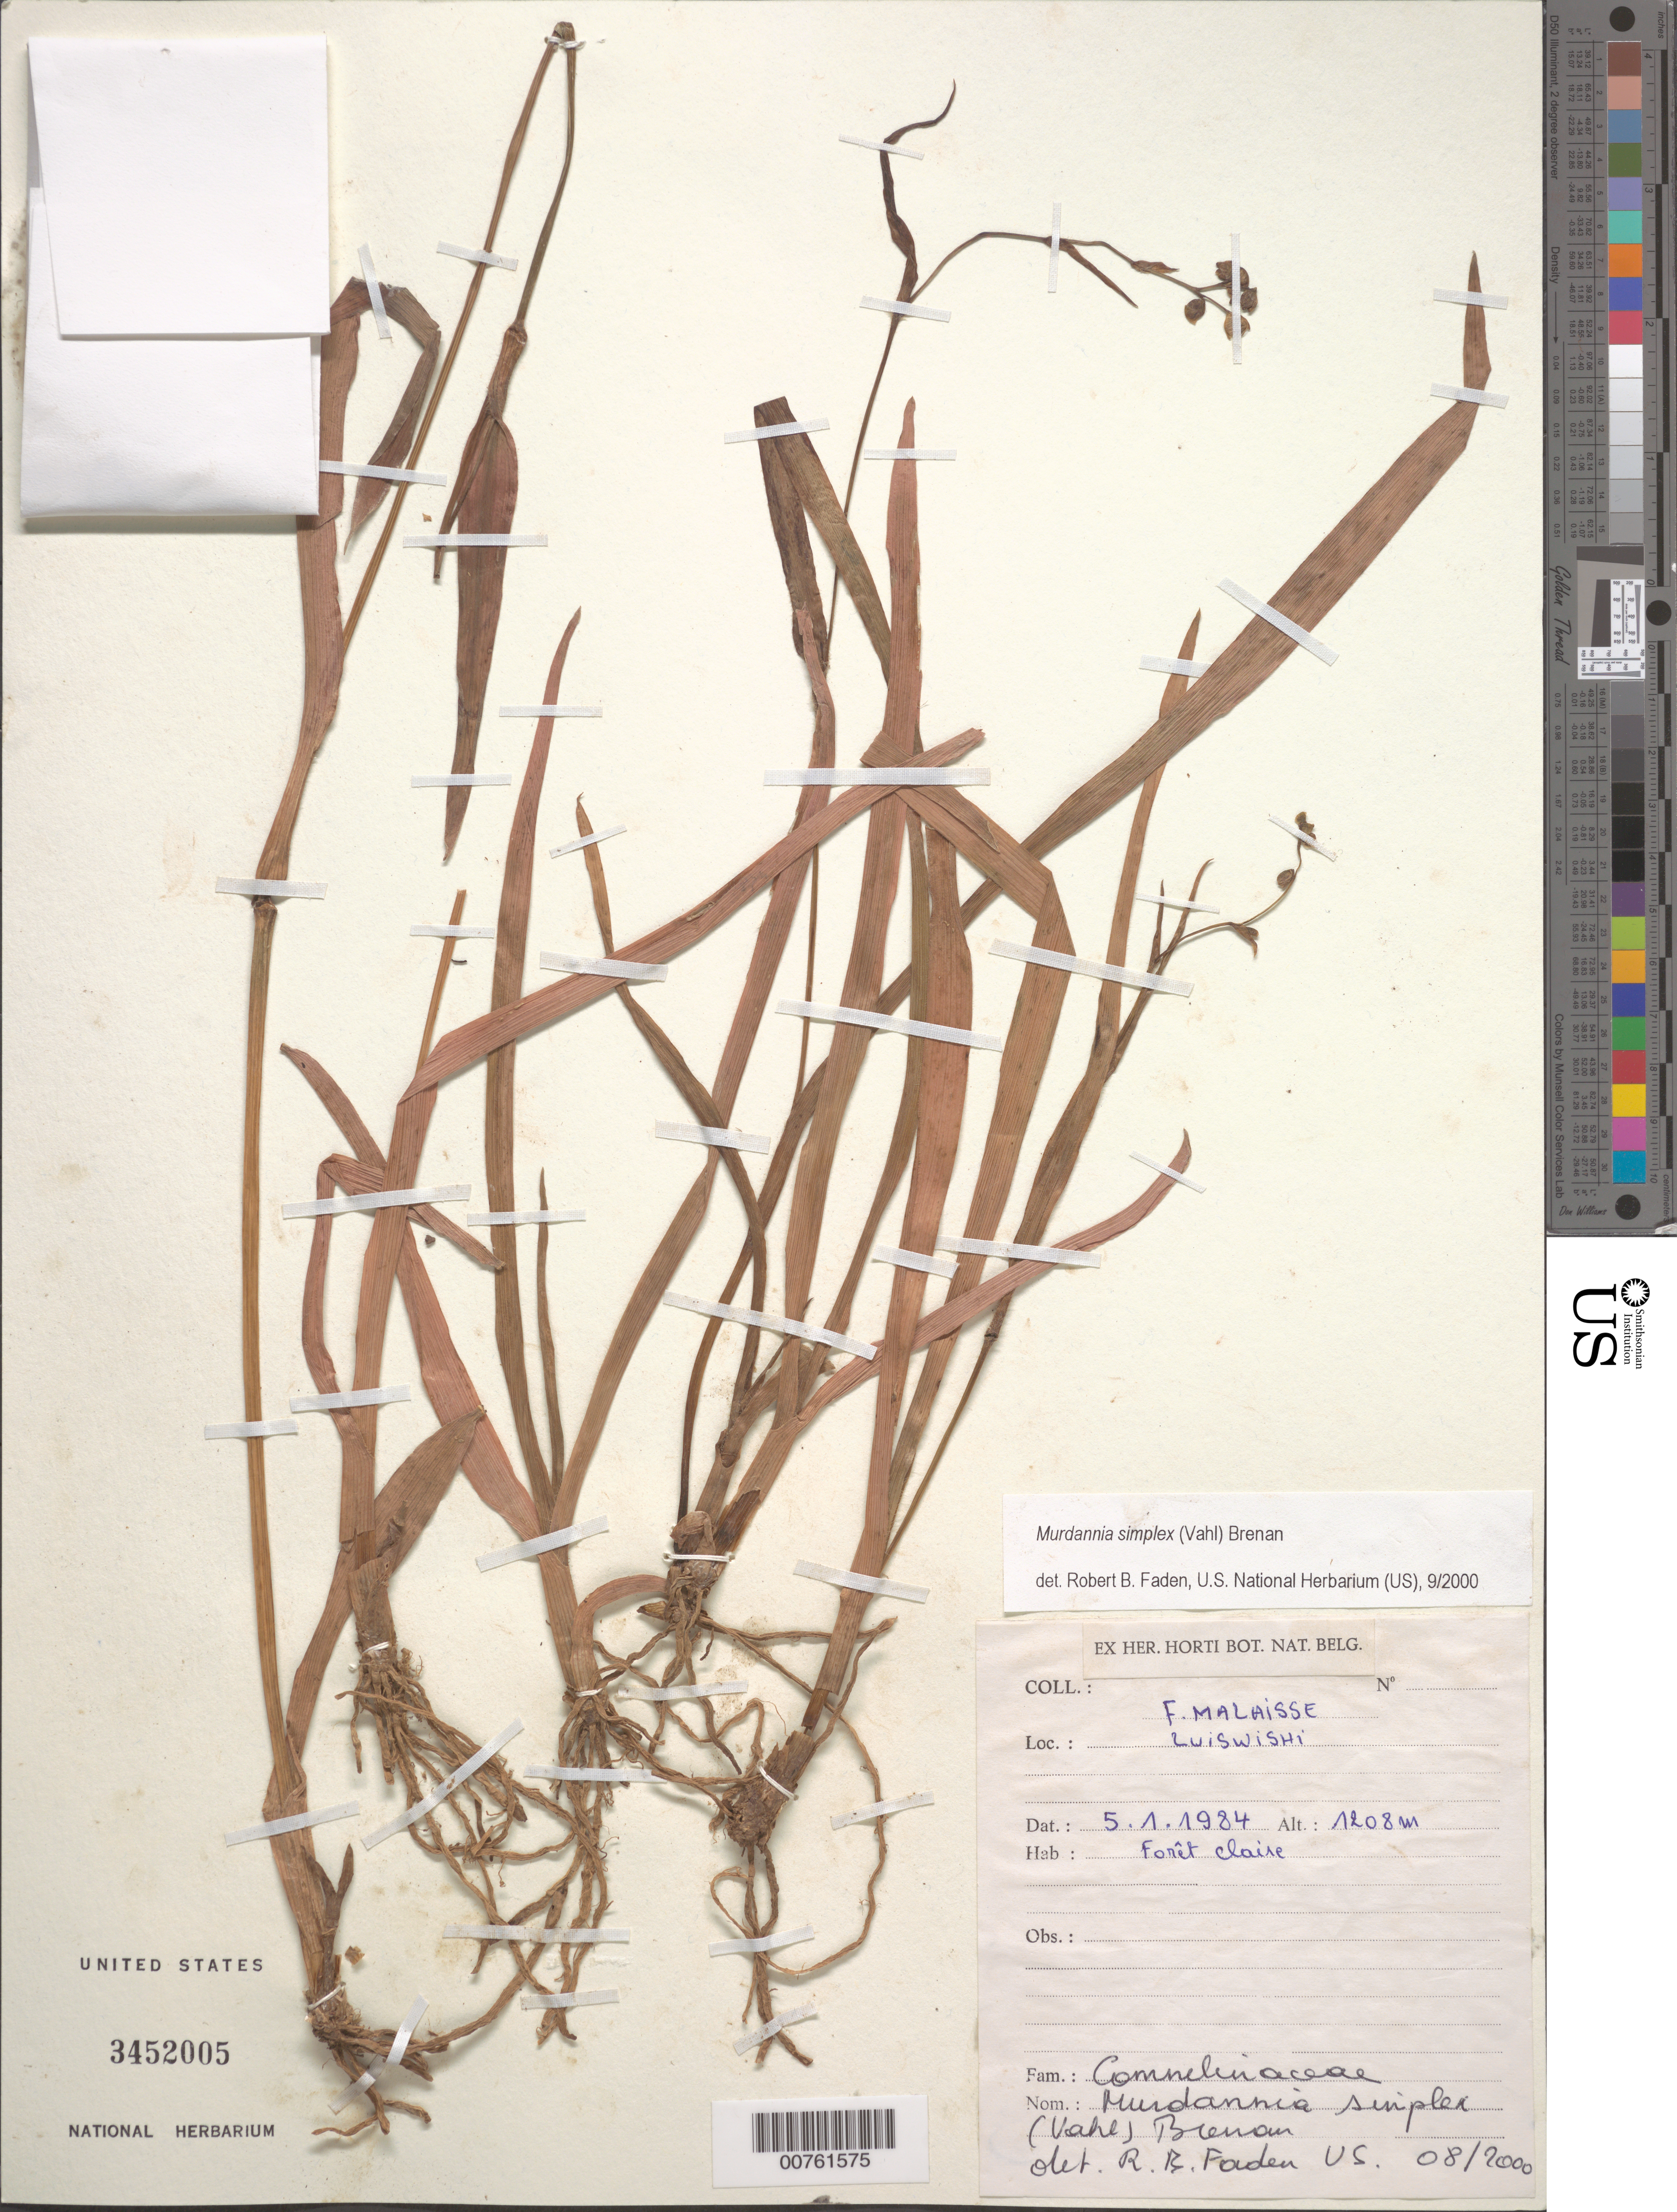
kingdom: Plantae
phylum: Tracheophyta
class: Liliopsida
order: Commelinales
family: Commelinaceae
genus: Murdannia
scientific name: Murdannia simplex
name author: (Vahl) Brenan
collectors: F. Malaisse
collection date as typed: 05 Jan 1984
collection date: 1984-01-05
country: Congo, Democratic Republic of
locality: Lwiswishi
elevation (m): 1208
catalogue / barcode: US 3452005